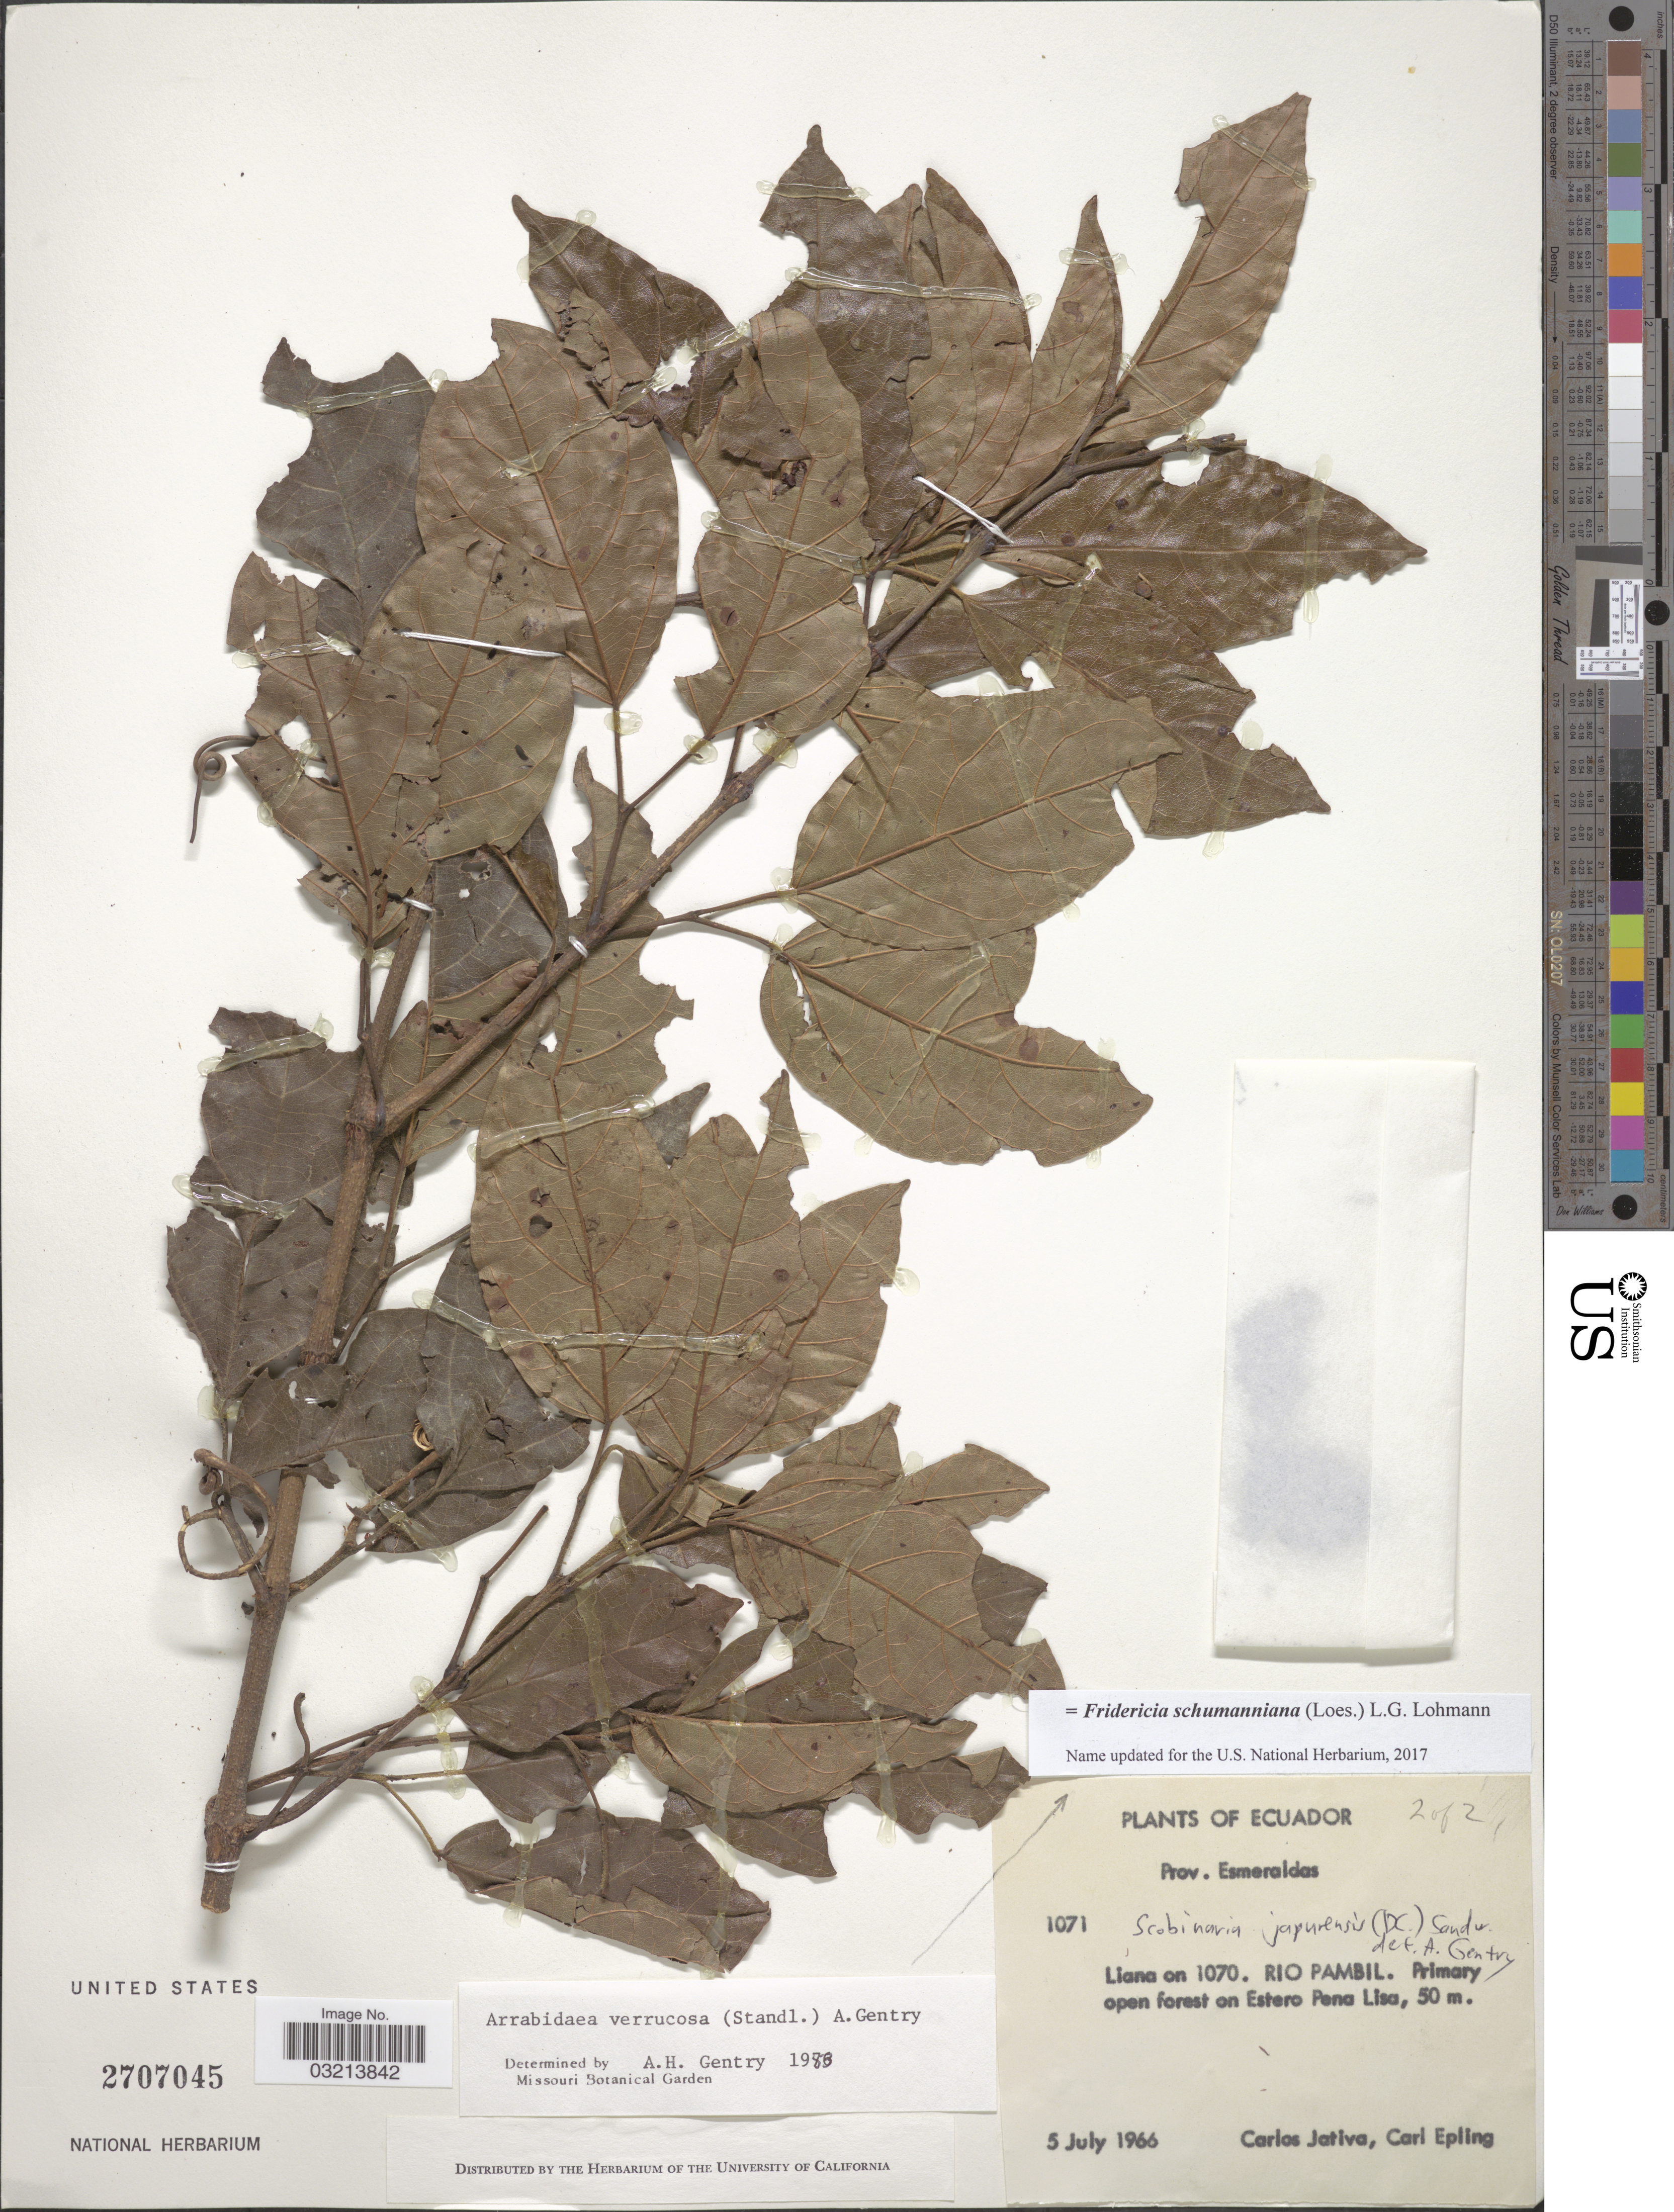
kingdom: Plantae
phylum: Tracheophyta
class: Magnoliopsida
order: Lamiales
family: Bignoniaceae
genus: Fridericia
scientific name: Fridericia schumanniana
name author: (Loes.) L.G. Lohmann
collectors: C. D. Játiva & C. C. Epling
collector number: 1071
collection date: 1966-07-05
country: Ecuador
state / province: Esmeraldas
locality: Rio Pambil. Primary open forest on Estero Pena Lisa.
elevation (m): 50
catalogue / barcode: US 2707045